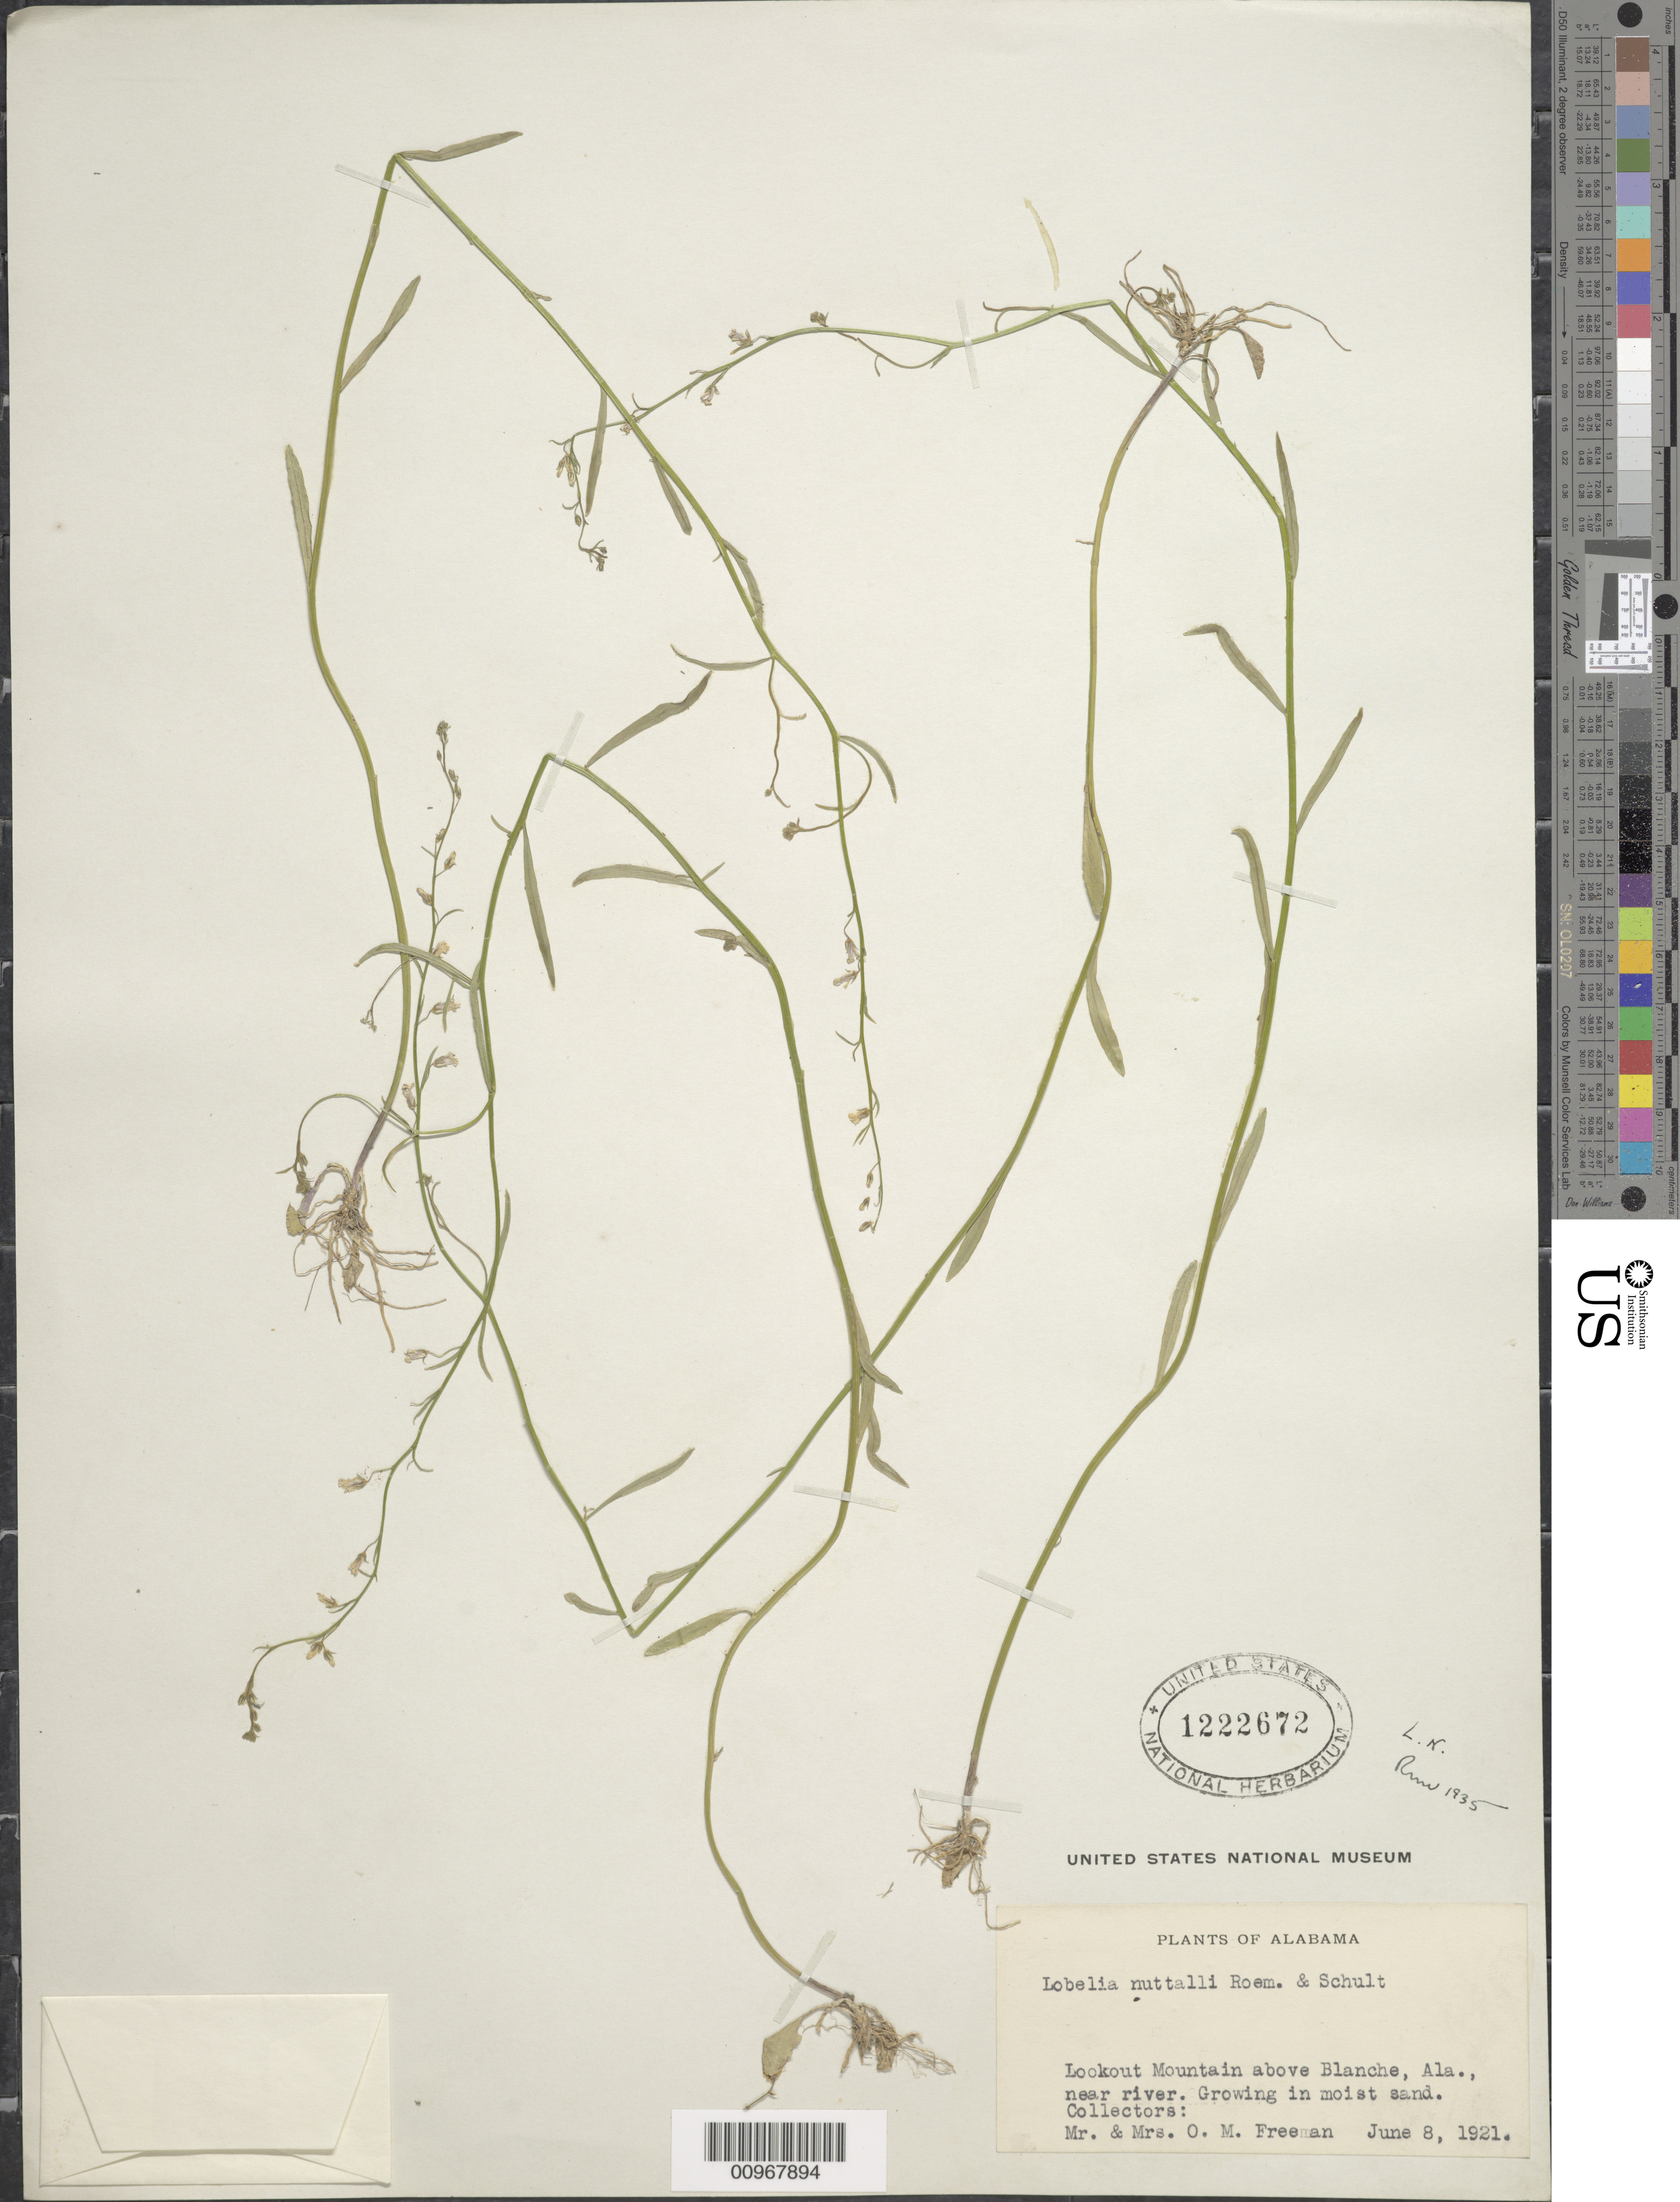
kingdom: Plantae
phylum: Tracheophyta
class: Magnoliopsida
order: Asterales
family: Campanulaceae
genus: Lobelia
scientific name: Lobelia nuttallii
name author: Schult.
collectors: O. Freeman & O. Freeman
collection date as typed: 8 Jun 1921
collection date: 1921-06-08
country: United States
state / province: Alabama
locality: Lookout Mountain above Blanche, near river.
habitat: Growing in moist soil.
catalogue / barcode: US 1222672